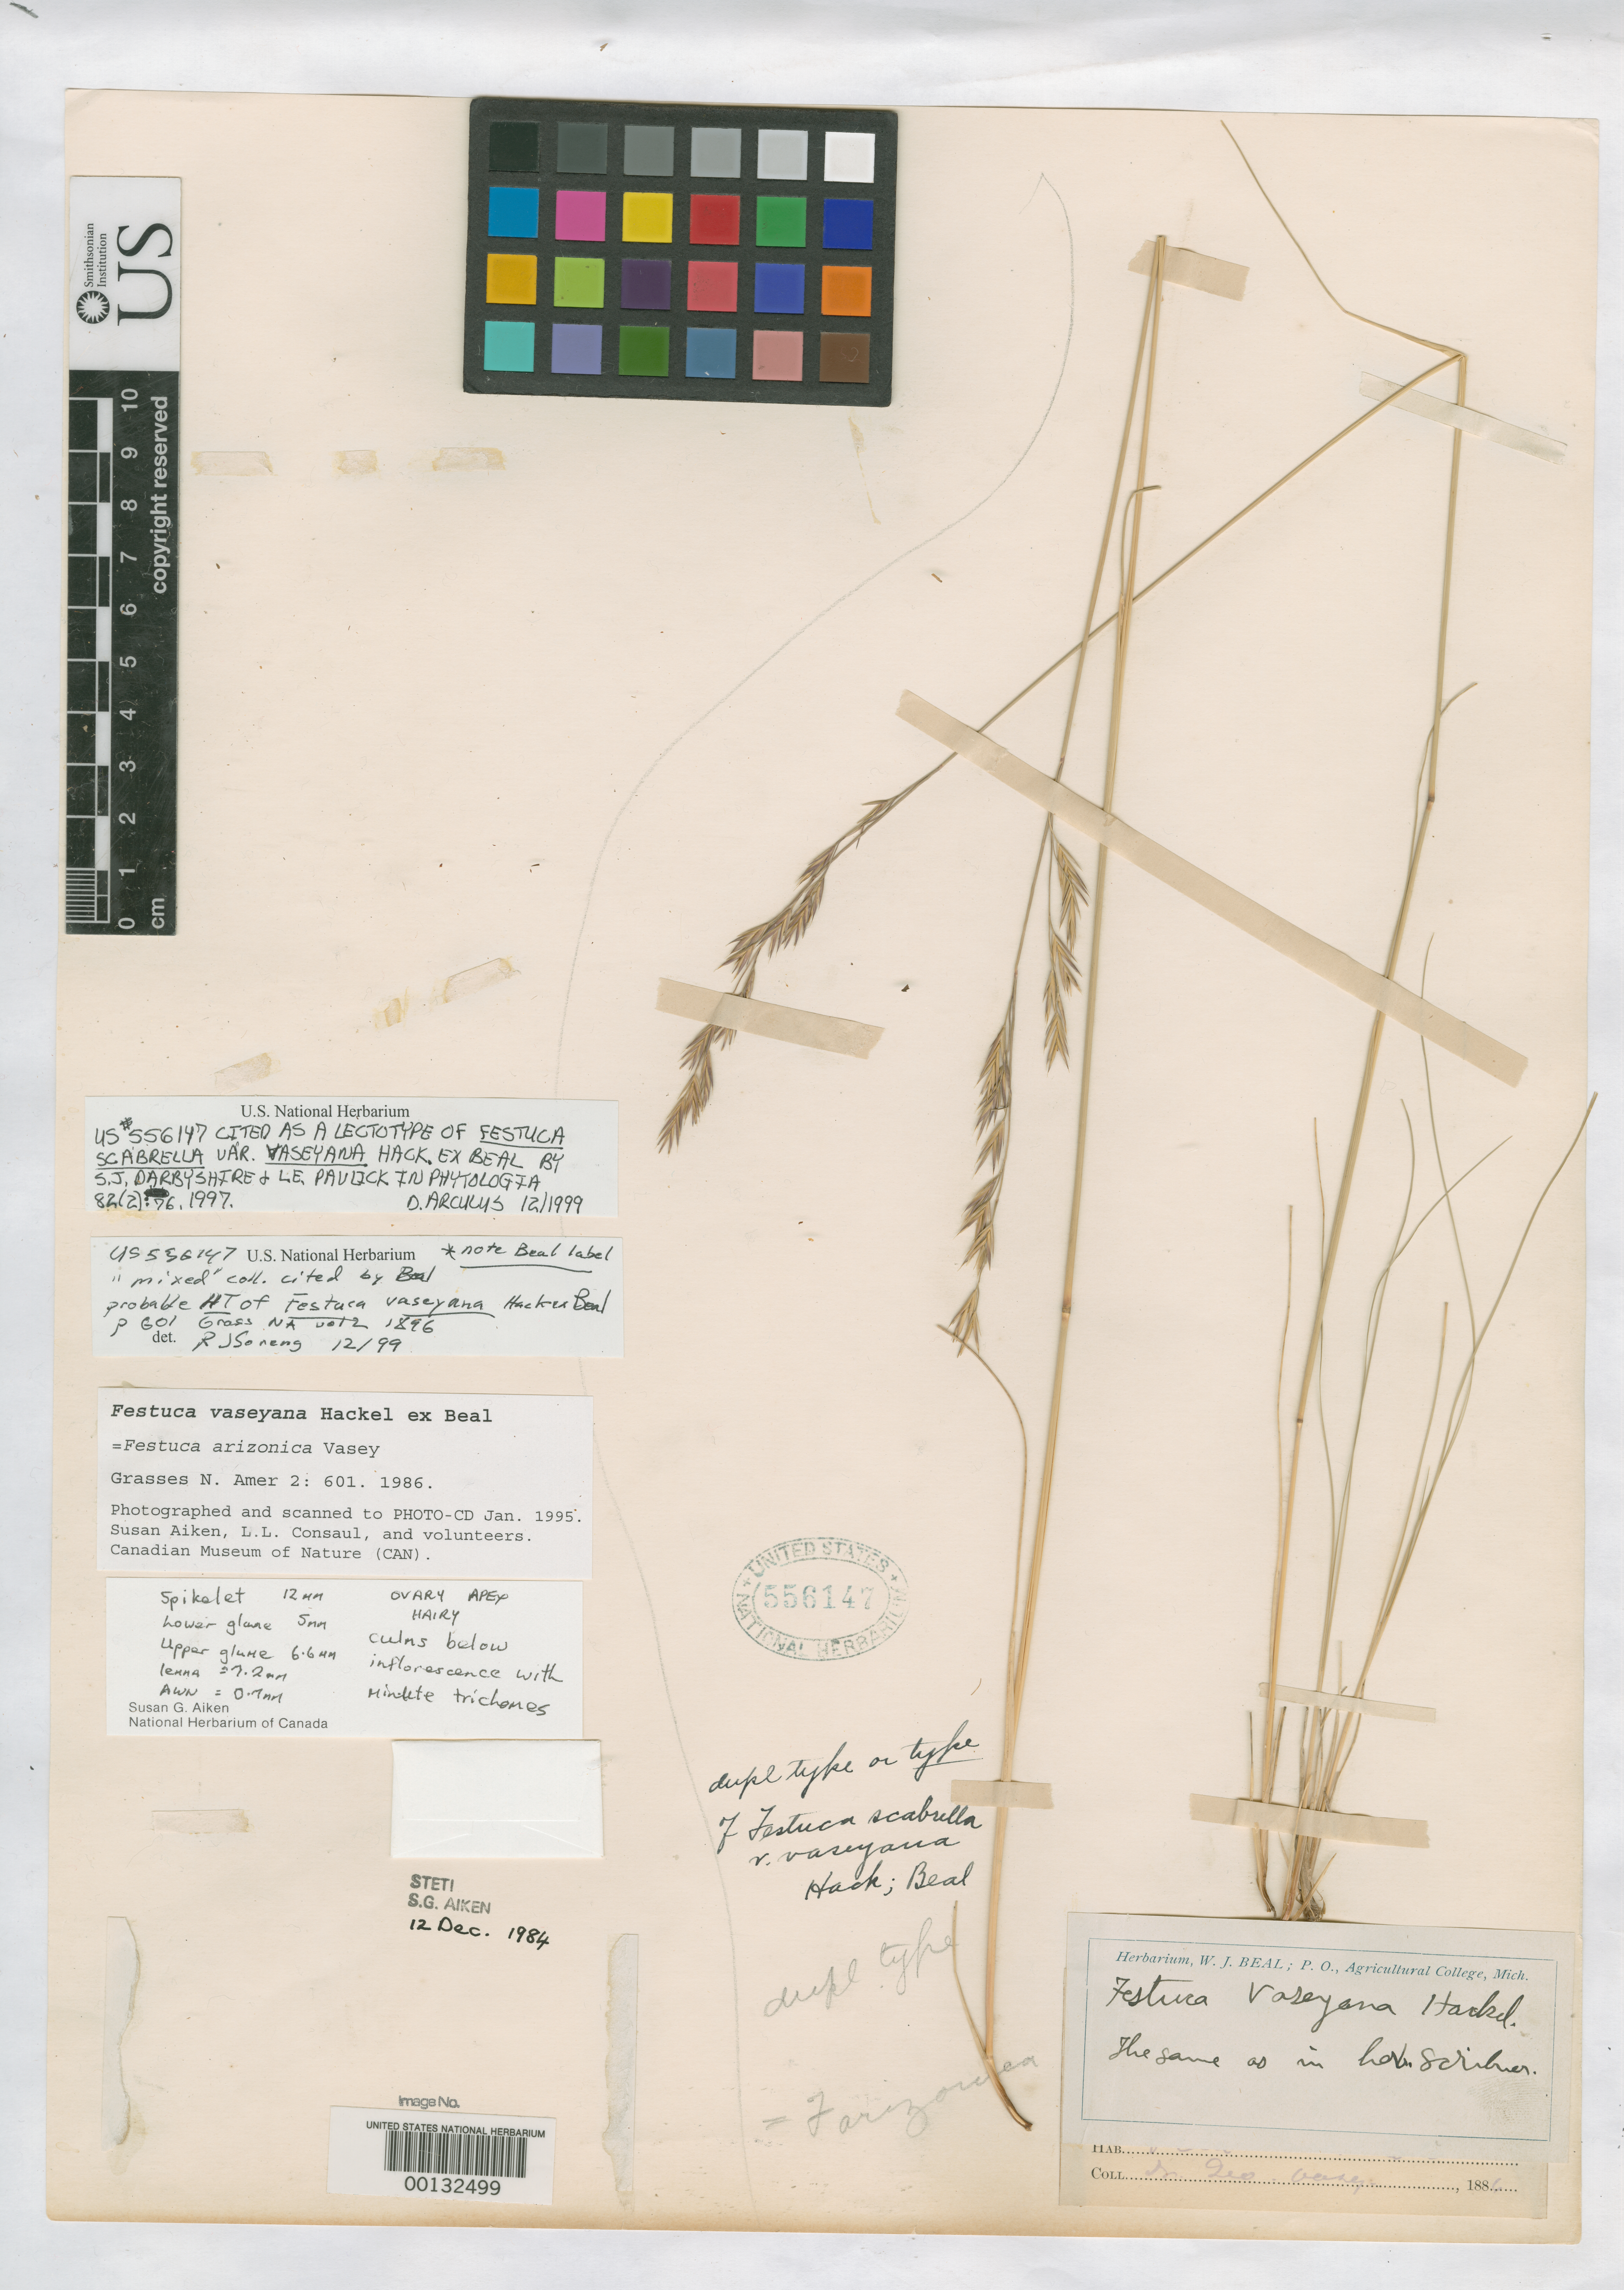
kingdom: Plantae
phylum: Tracheophyta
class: Liliopsida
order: Poales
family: Poaceae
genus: Festuca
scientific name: Festuca scabrella var. vaseyana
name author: Hack. ex W.J. Beal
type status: Lectotype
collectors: G. R. Vasey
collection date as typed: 1886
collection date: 1886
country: United States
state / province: Colorado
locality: Veta Pass.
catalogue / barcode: US 556147